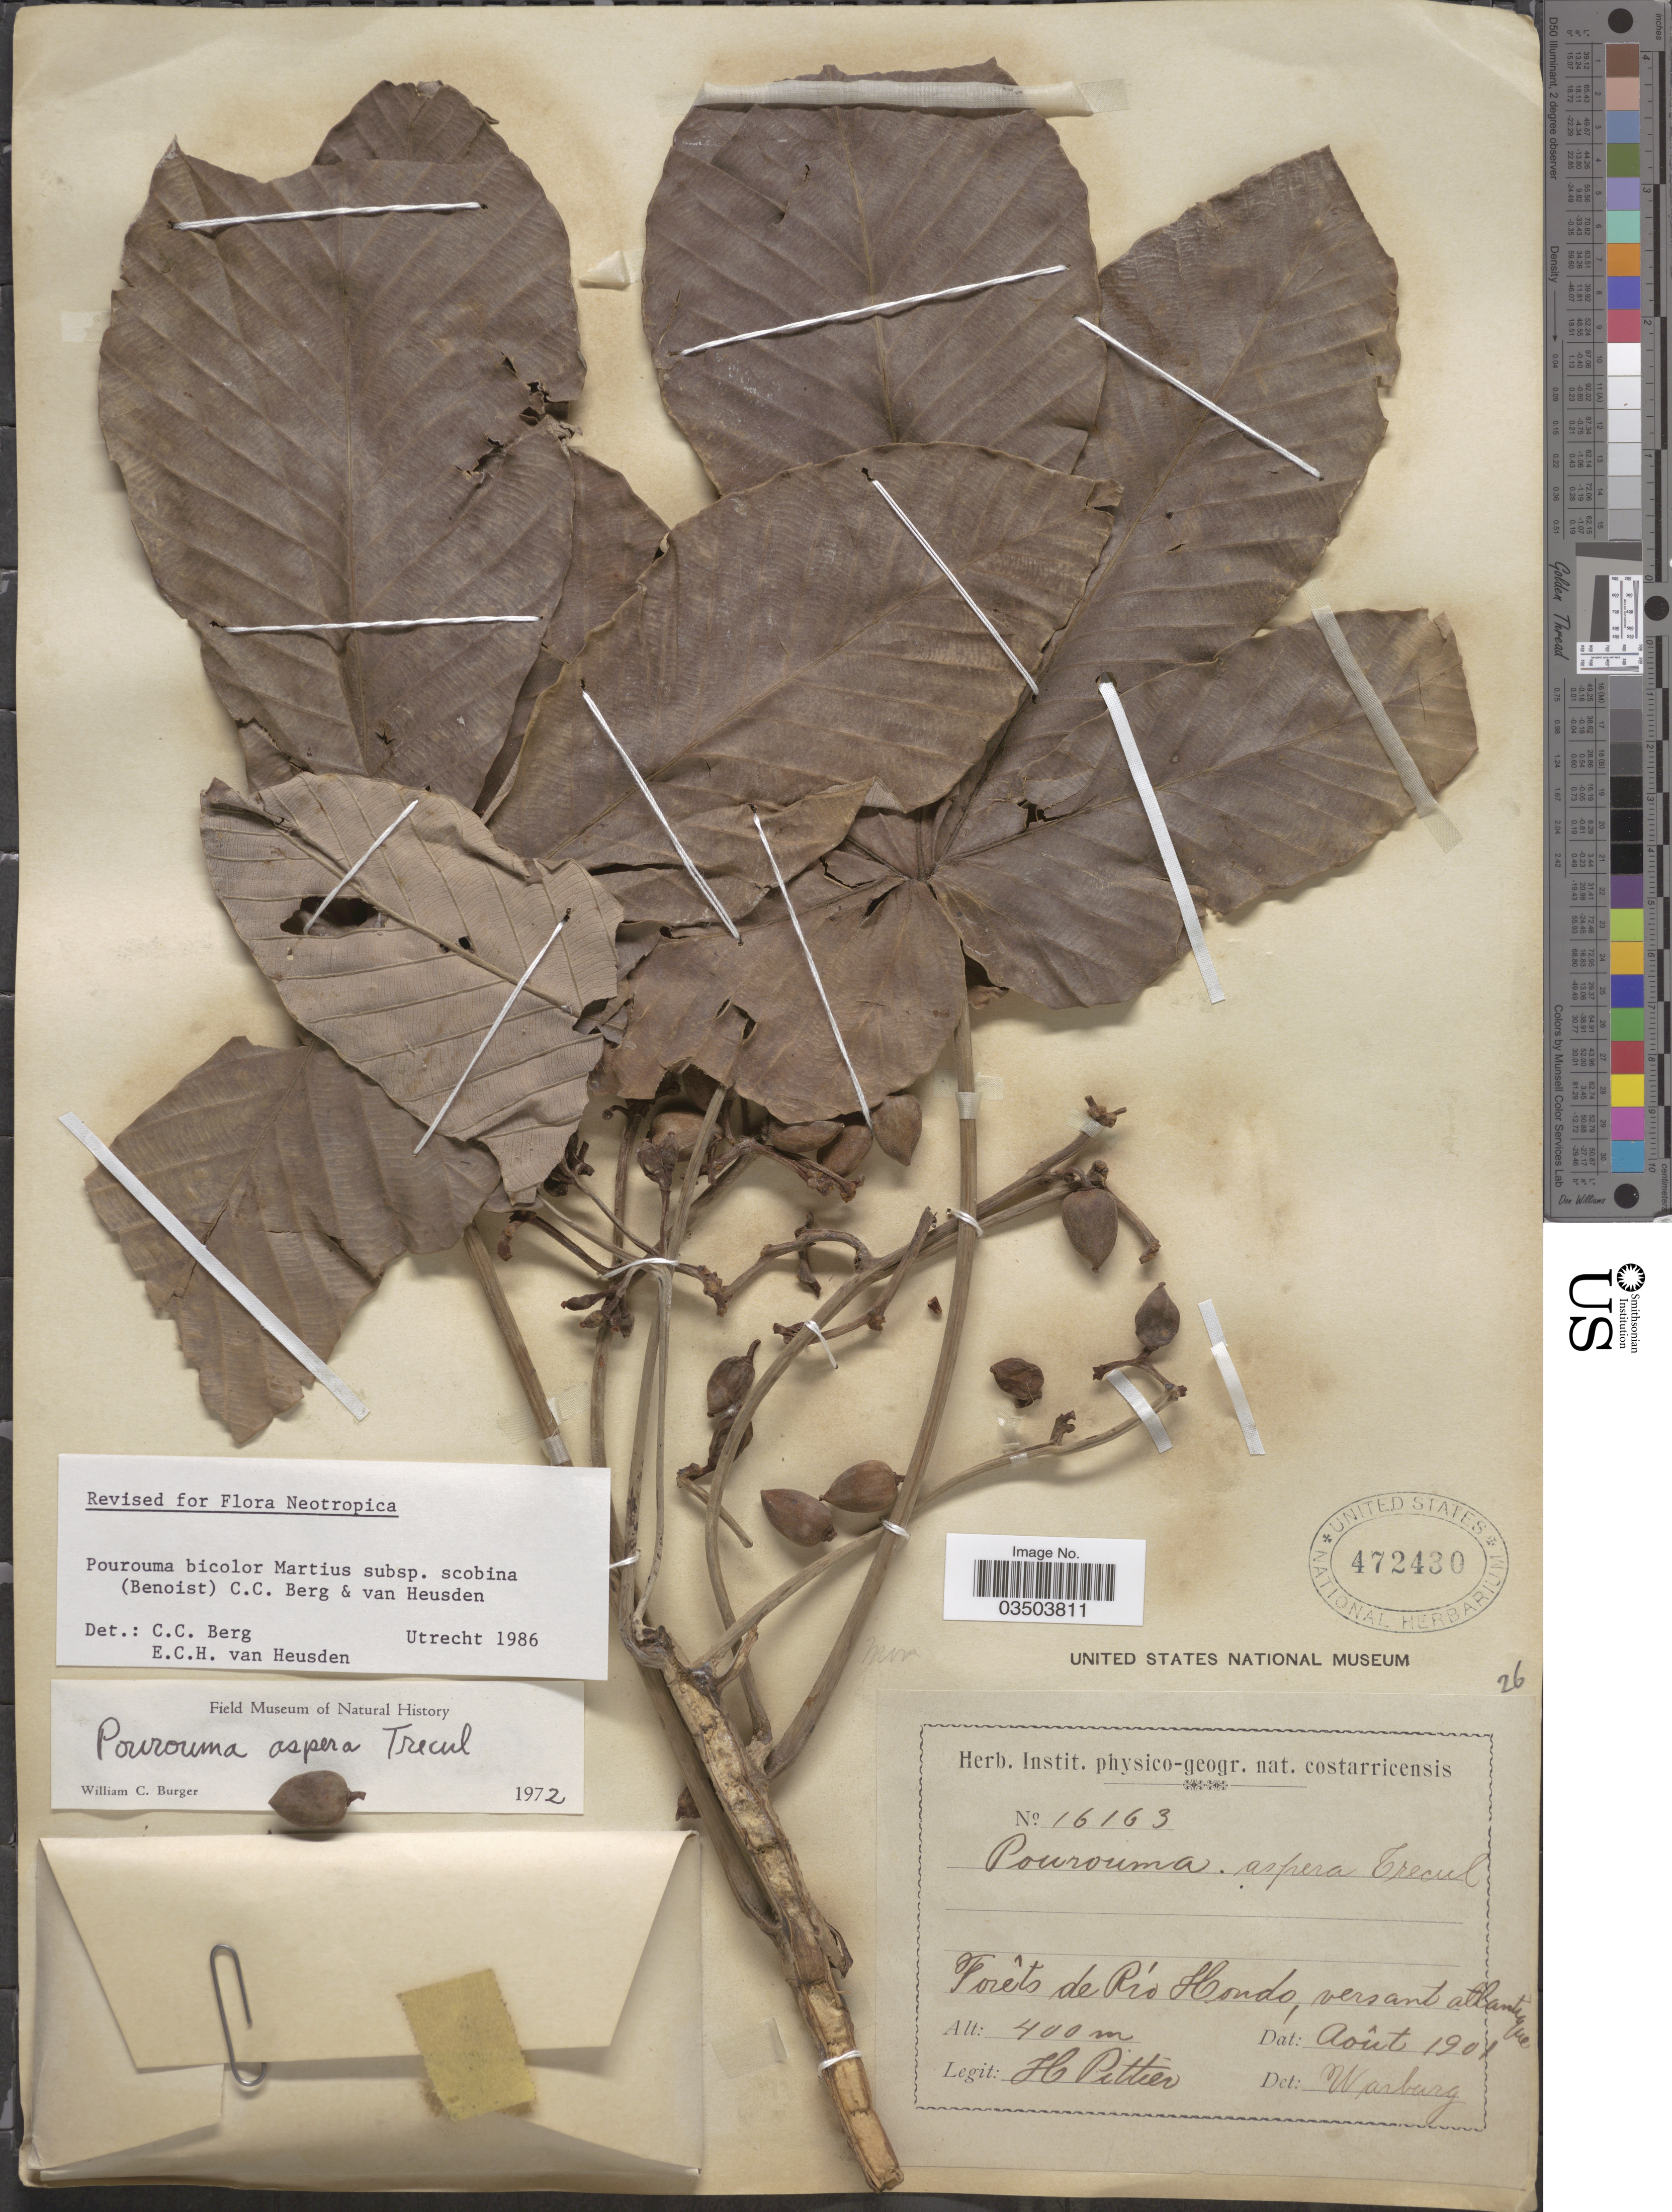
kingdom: Plantae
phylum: Tracheophyta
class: Magnoliopsida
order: Rosales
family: Urticaceae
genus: Pourouma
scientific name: Pourouma bicolor subsp. scobina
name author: (Benoist) C.C. Berg & Heusden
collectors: H. F. Pittier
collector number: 16163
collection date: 1901-08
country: Costa Rica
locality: Forêts de Río Hondo, versant atlantique.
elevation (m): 400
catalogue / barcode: US 472430